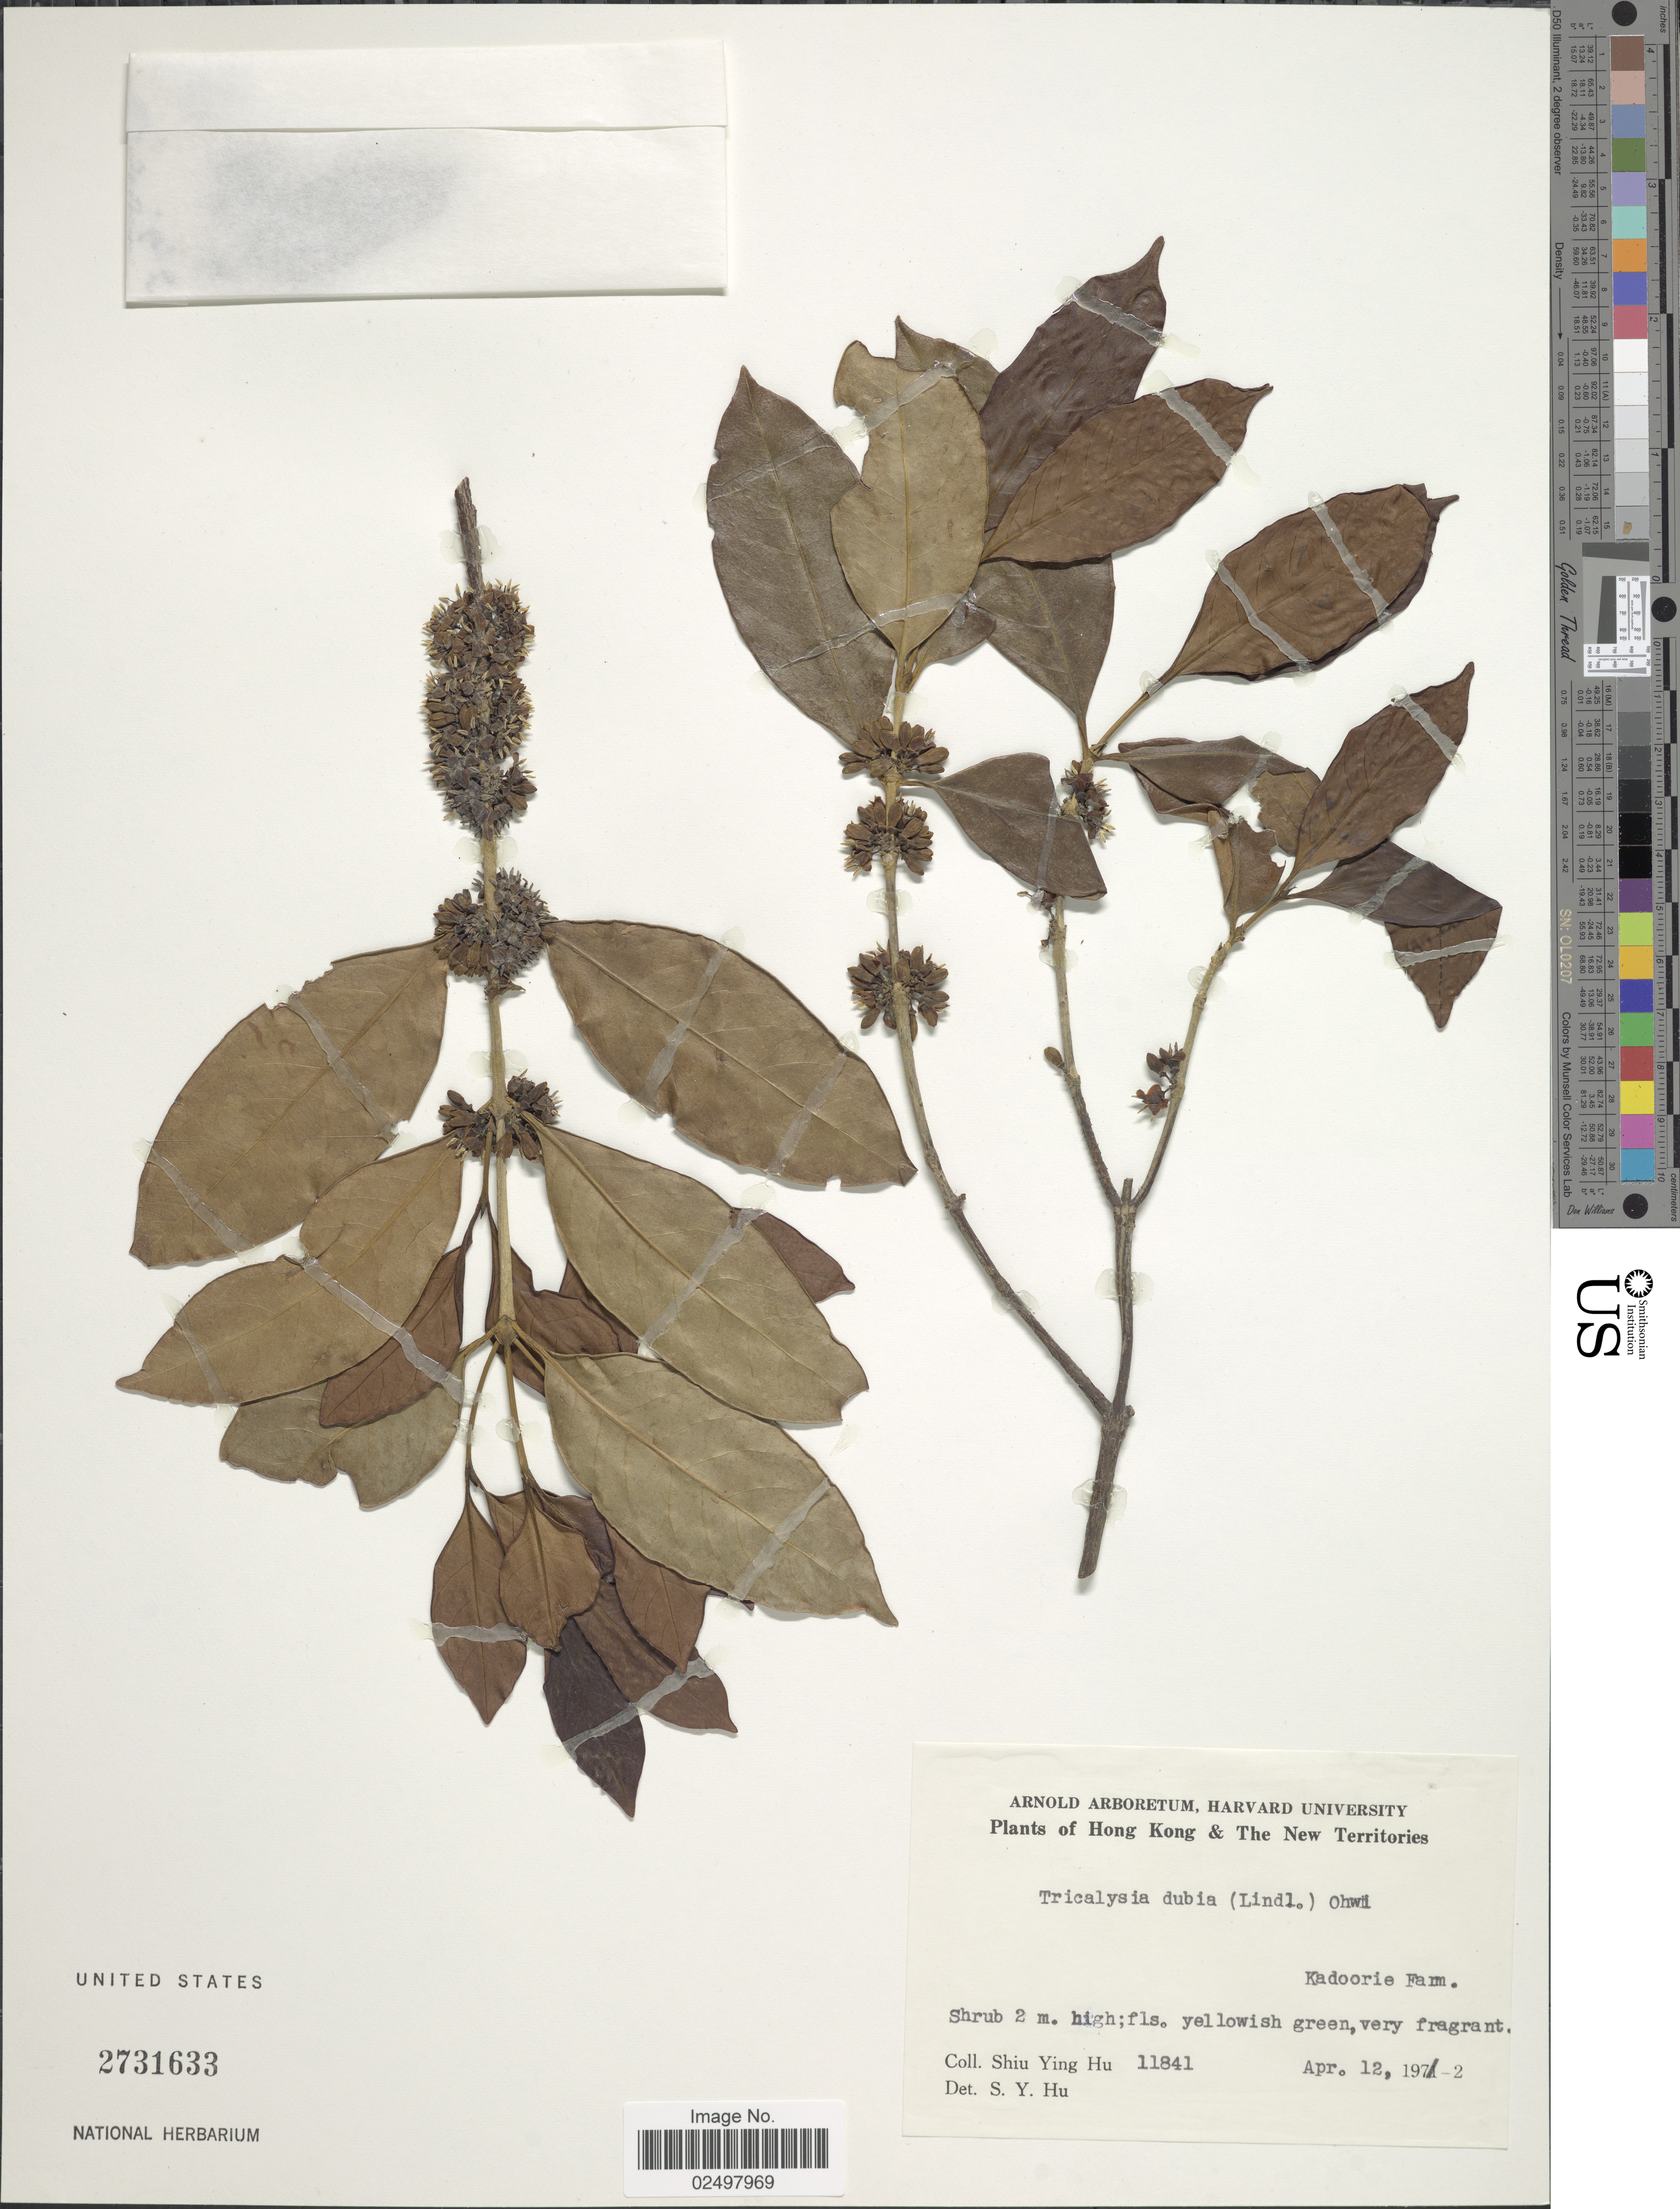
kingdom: Plantae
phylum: Tracheophyta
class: Magnoliopsida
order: Gentianales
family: Rubiaceae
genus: Tricalysia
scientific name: Tricalysia dubia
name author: (Lindl.) Ohwi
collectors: S. Y. Hu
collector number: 11841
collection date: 1972-04-12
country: China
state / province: Hong Kong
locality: Hong Kong & The New Territories, Kadoorie Fam.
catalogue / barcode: US 2731633